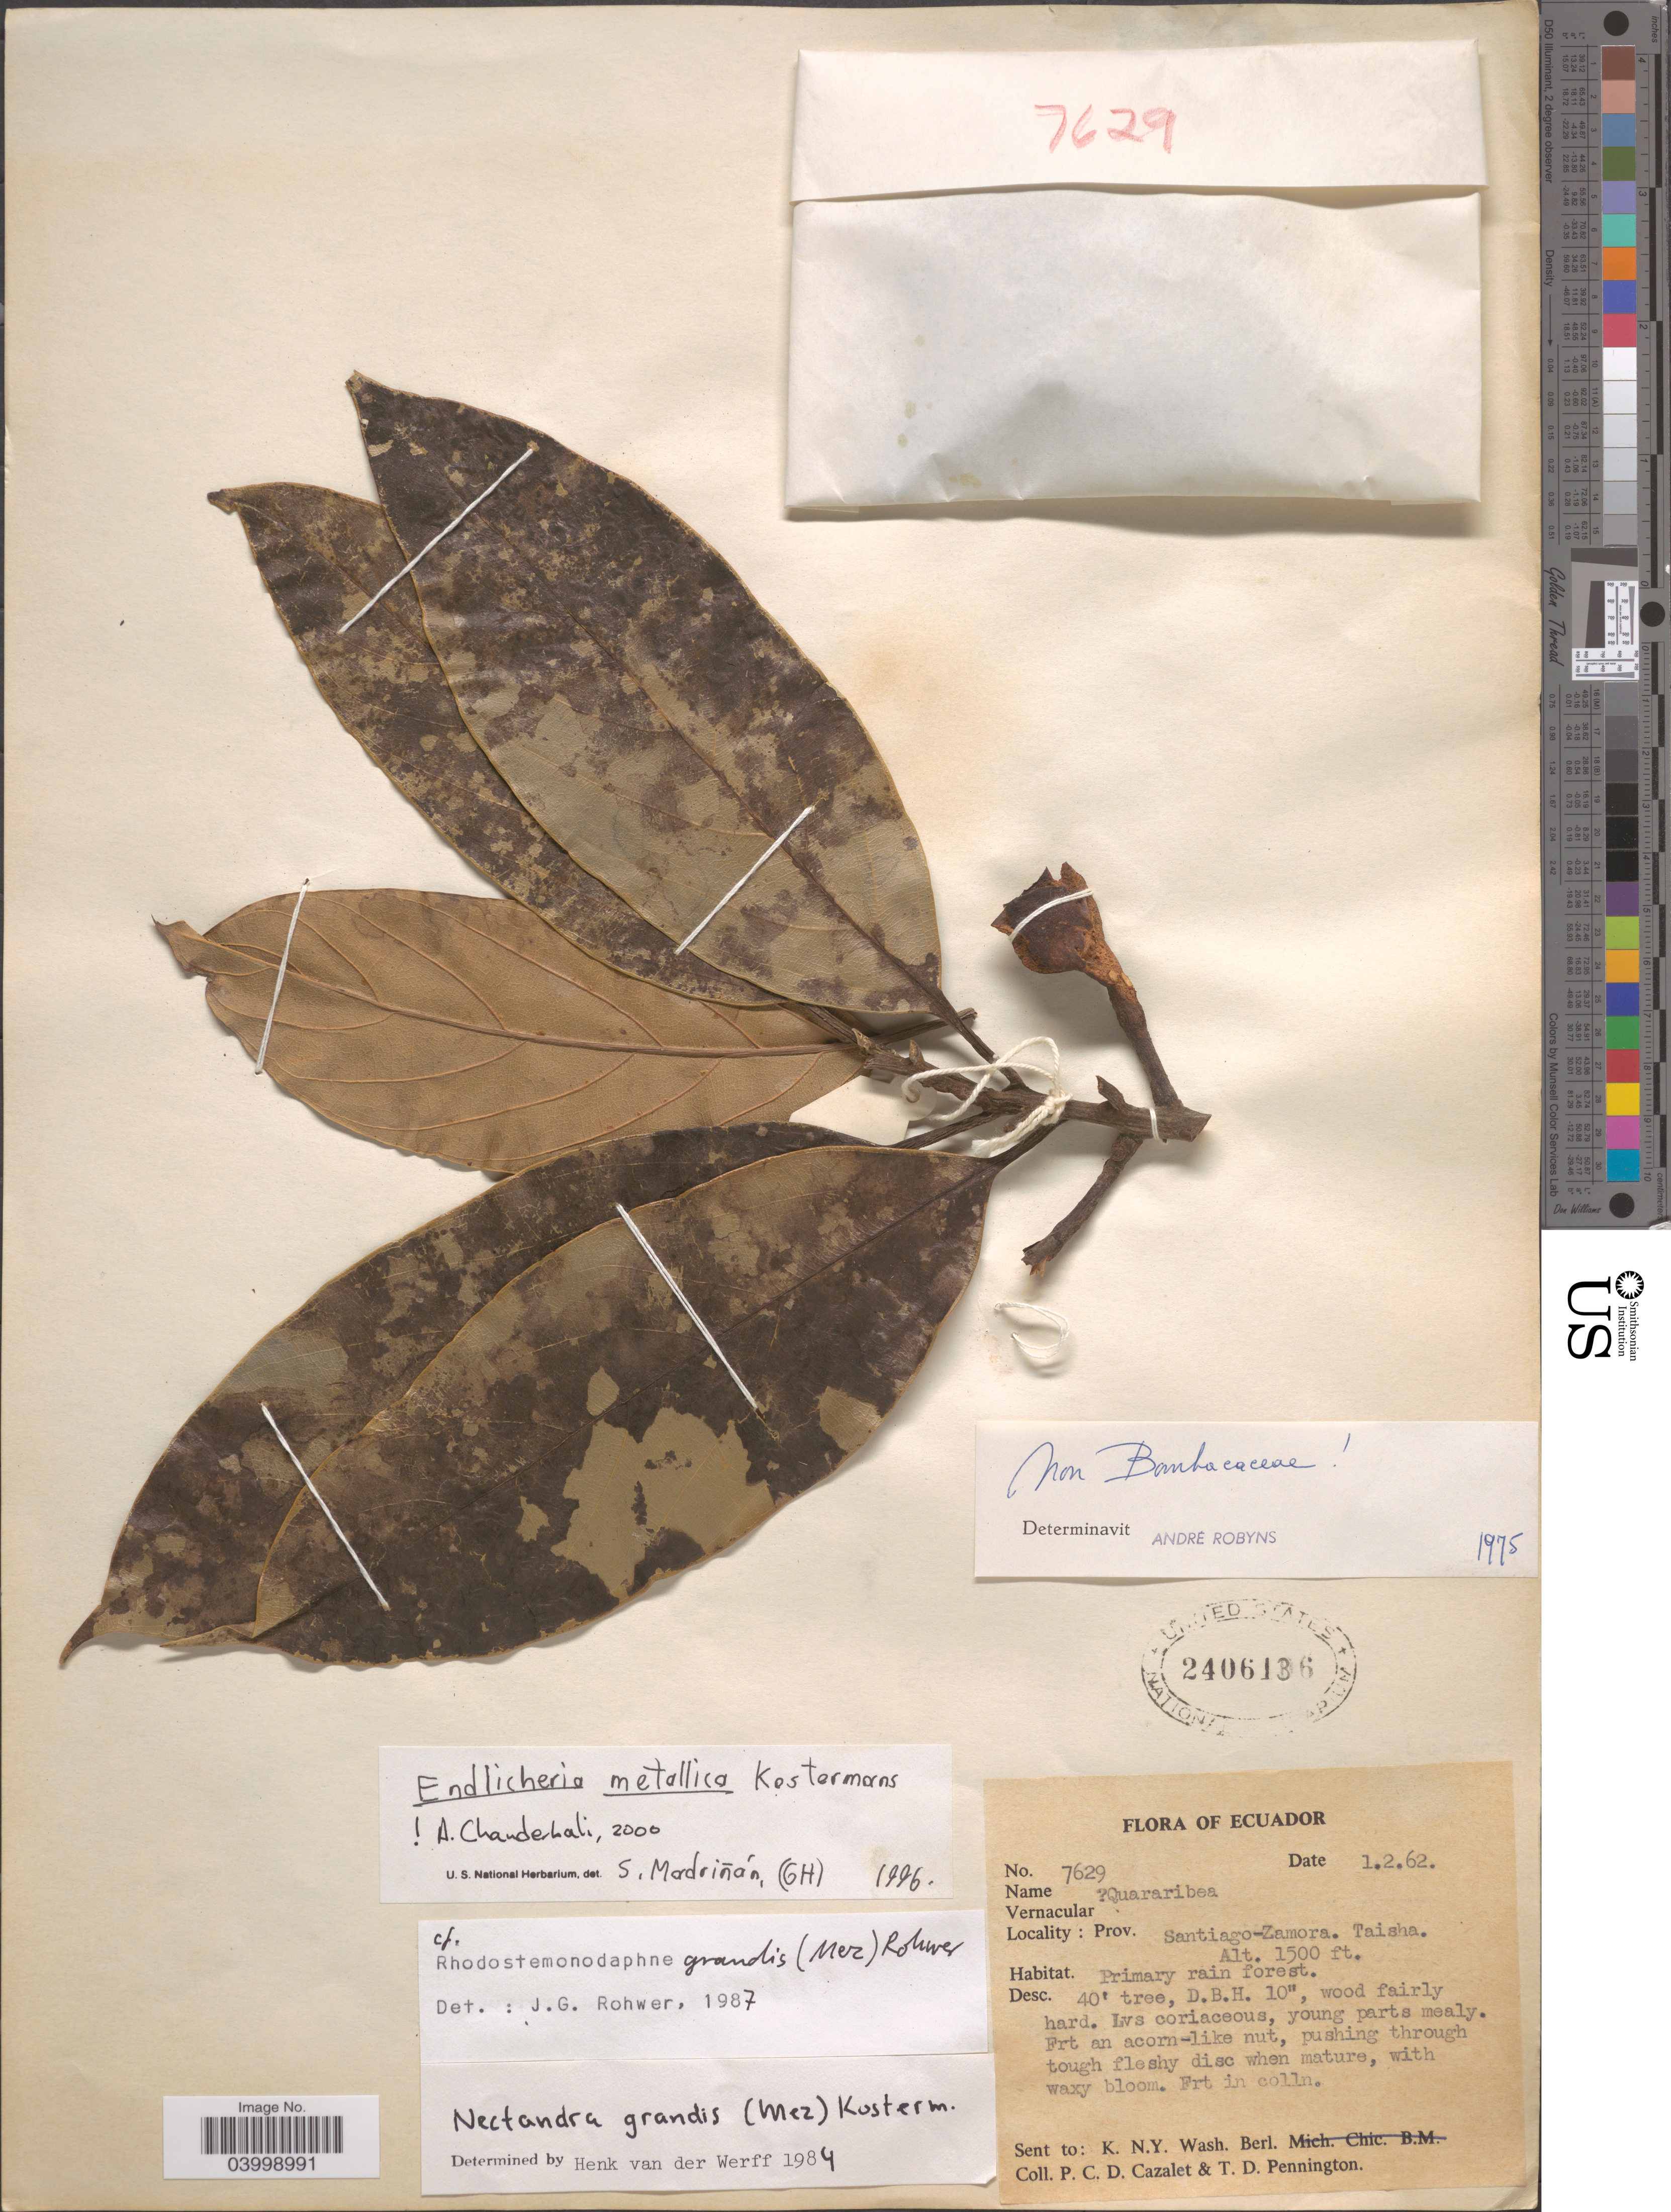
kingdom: Plantae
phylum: Tracheophyta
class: Magnoliopsida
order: Laurales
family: Lauraceae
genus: Endlicheria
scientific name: Endlicheria metallica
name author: Kosterm.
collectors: P. C. D. Cazalet & T. D. Pennington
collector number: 7629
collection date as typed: Transcribed d/m/y: 1/2/62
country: Ecuador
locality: Prov. Santiago-Zamora. Taisha.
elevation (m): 457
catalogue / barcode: US 2406136